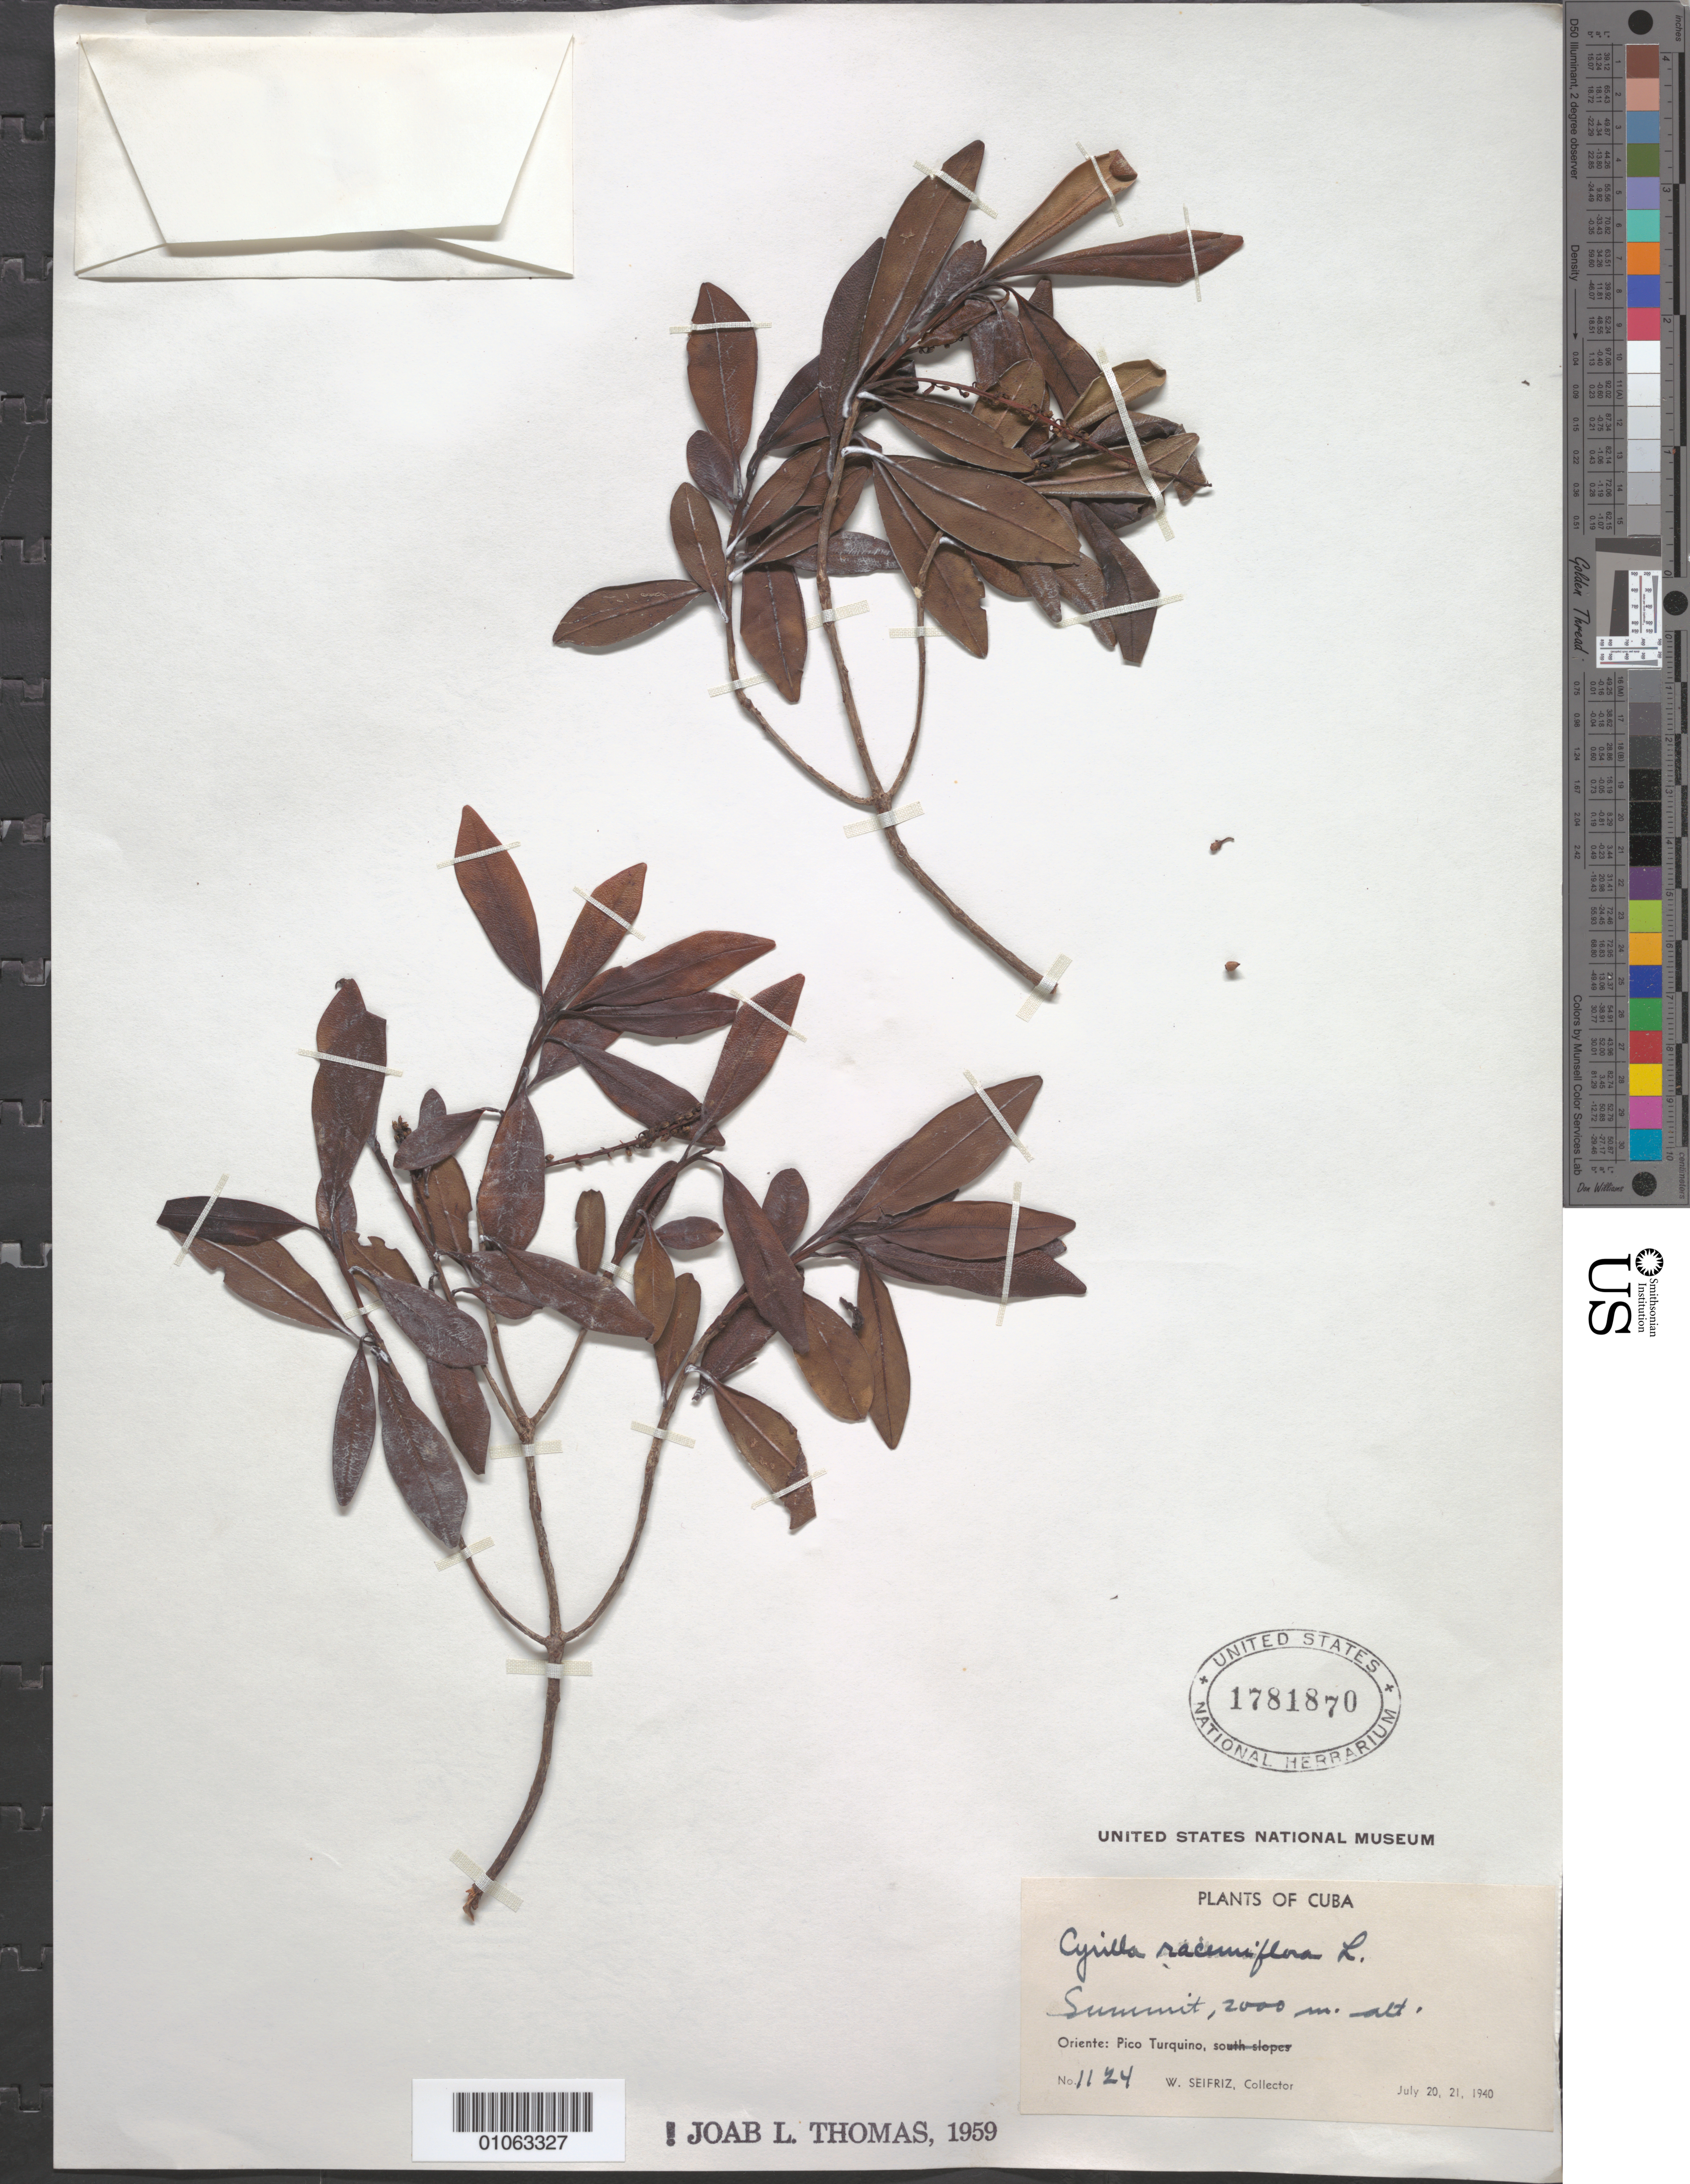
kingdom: Plantae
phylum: Tracheophyta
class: Magnoliopsida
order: Ericales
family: Cyrillaceae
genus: Cyrilla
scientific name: Cyrilla racemiflora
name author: L.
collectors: W. Seifriz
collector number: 1124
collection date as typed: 20 Jul 1940 to 21 Jul 1940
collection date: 1940-07-20/1940-07-21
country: Cuba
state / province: Oriente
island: Cuba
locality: Pico Turquino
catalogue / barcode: US 1781870